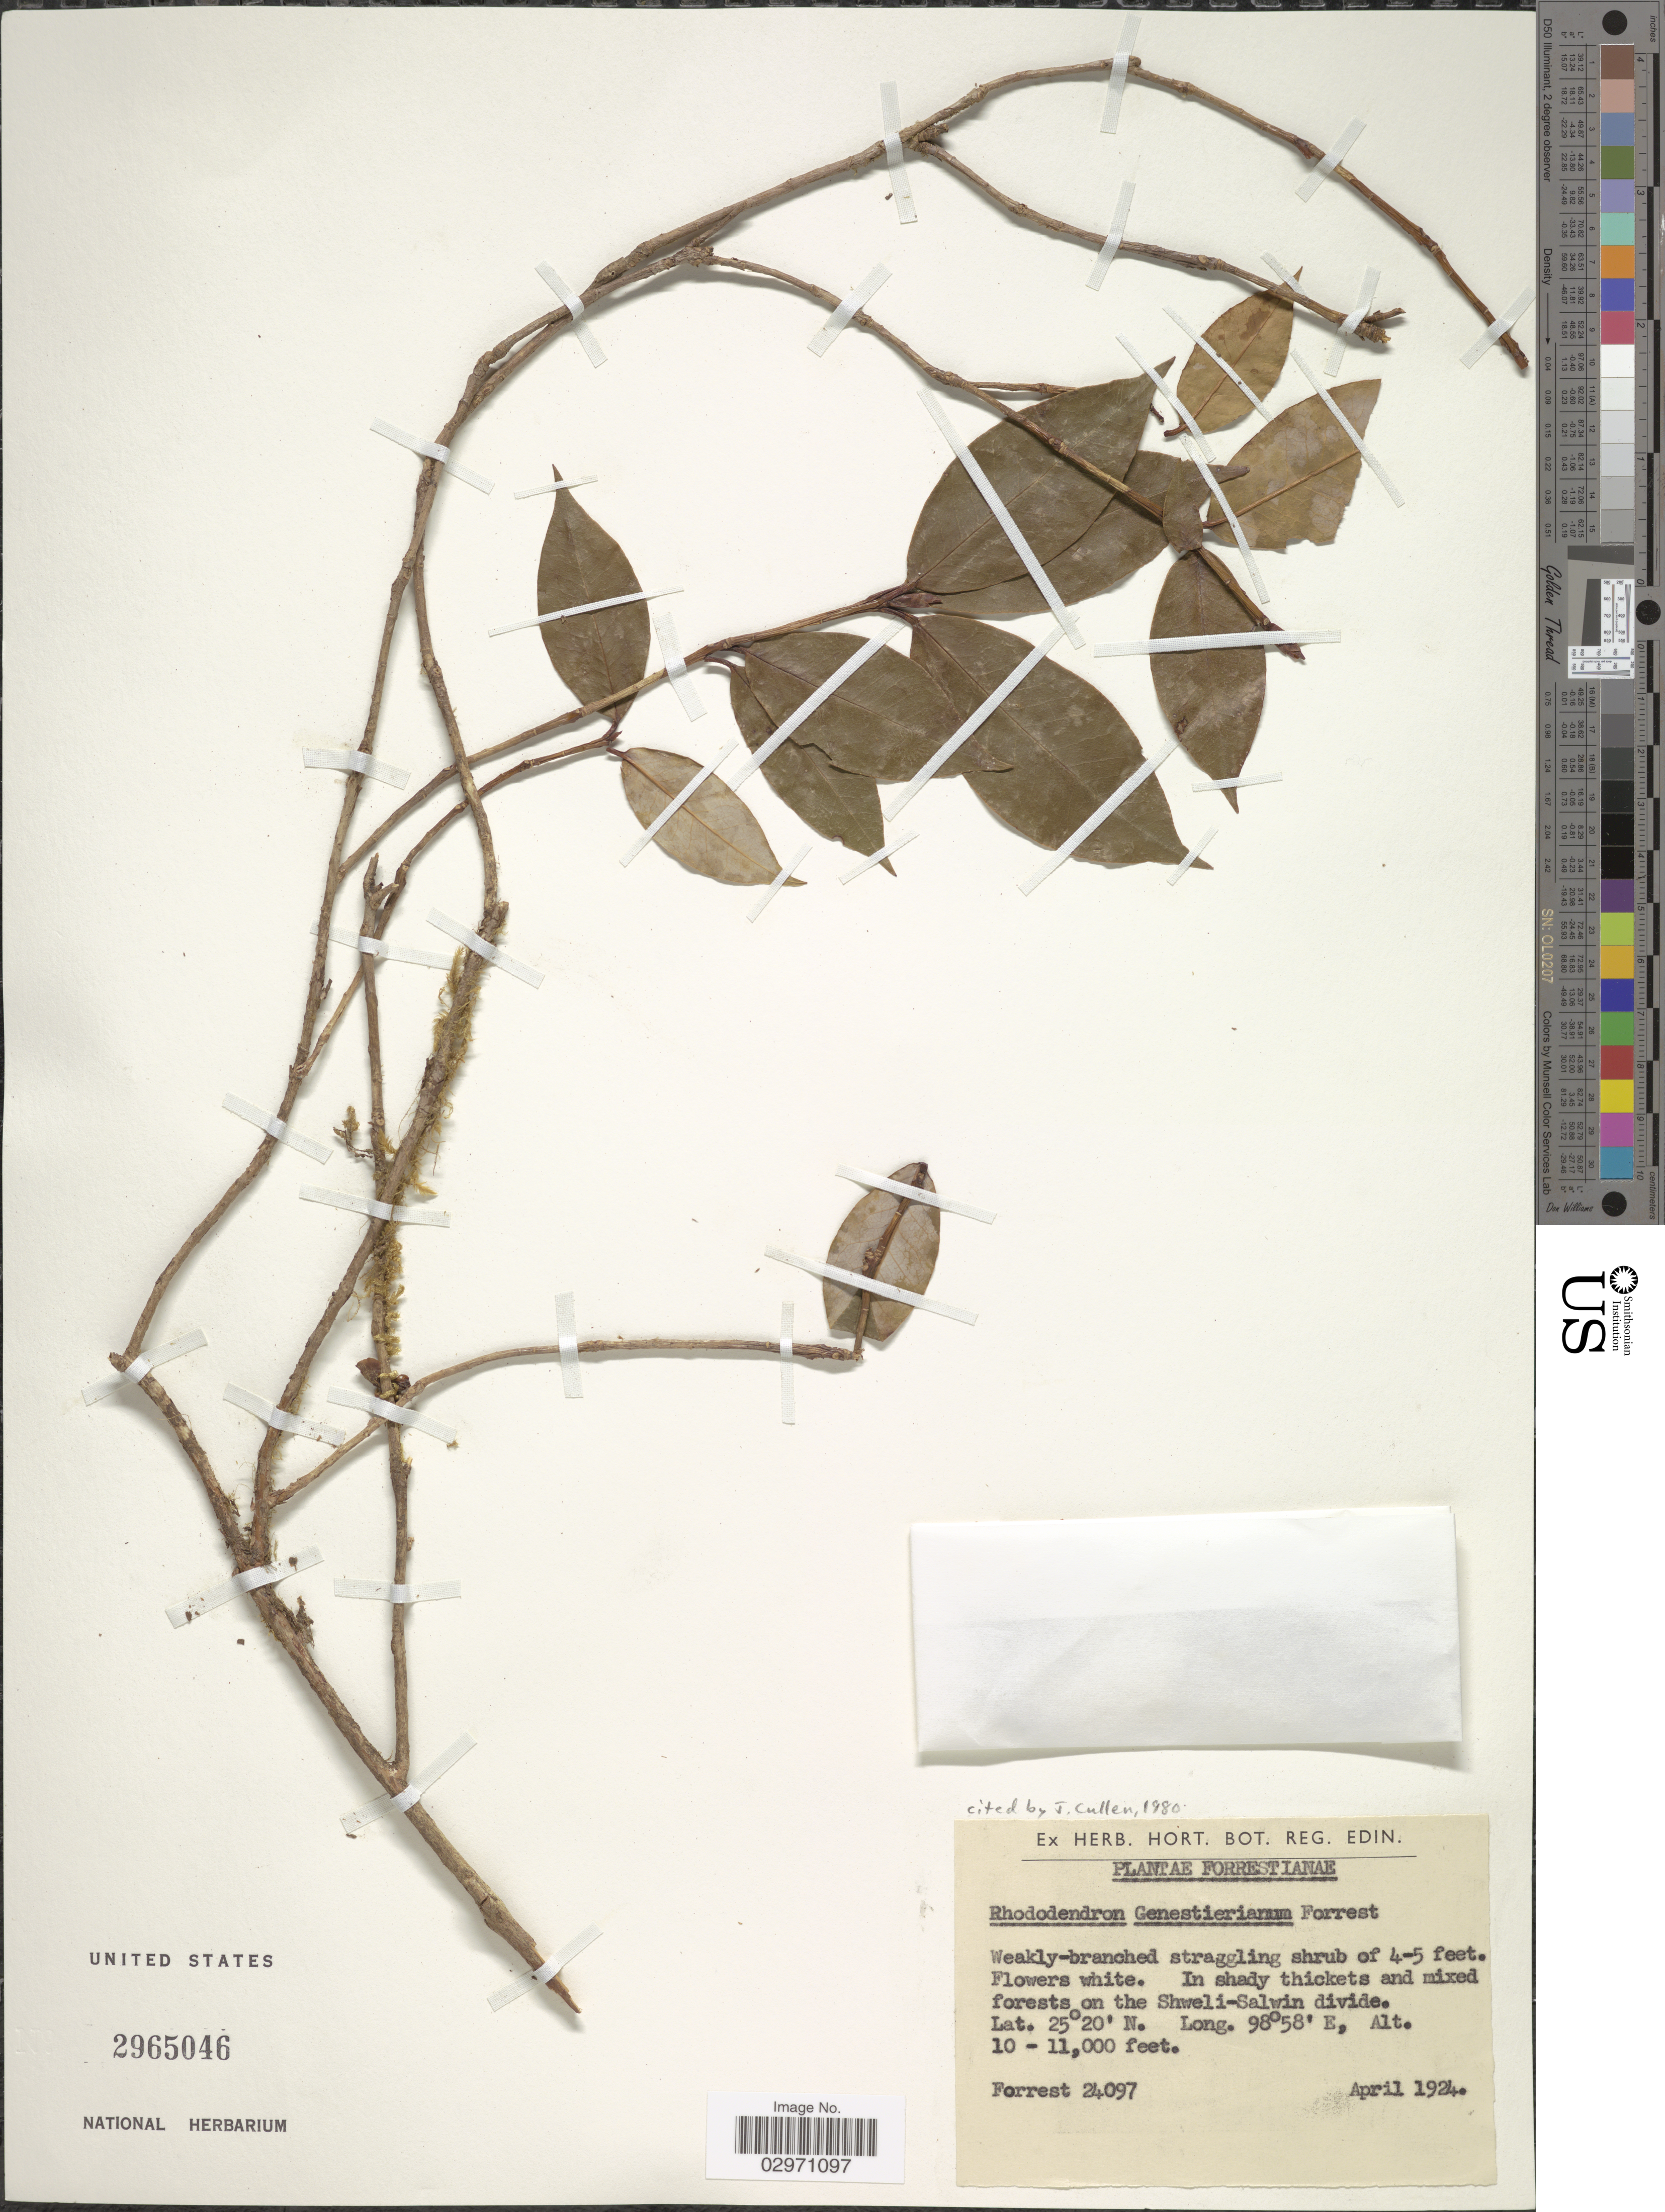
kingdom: Plantae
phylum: Tracheophyta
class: Magnoliopsida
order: Ericales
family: Ericaceae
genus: Rhododendron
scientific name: Rhododendron genestierianum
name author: Forrest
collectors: -. Forrest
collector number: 24097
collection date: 1924-04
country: China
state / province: Yunnan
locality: On the Shweli-Salwin divide.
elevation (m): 3048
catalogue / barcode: US 2965046